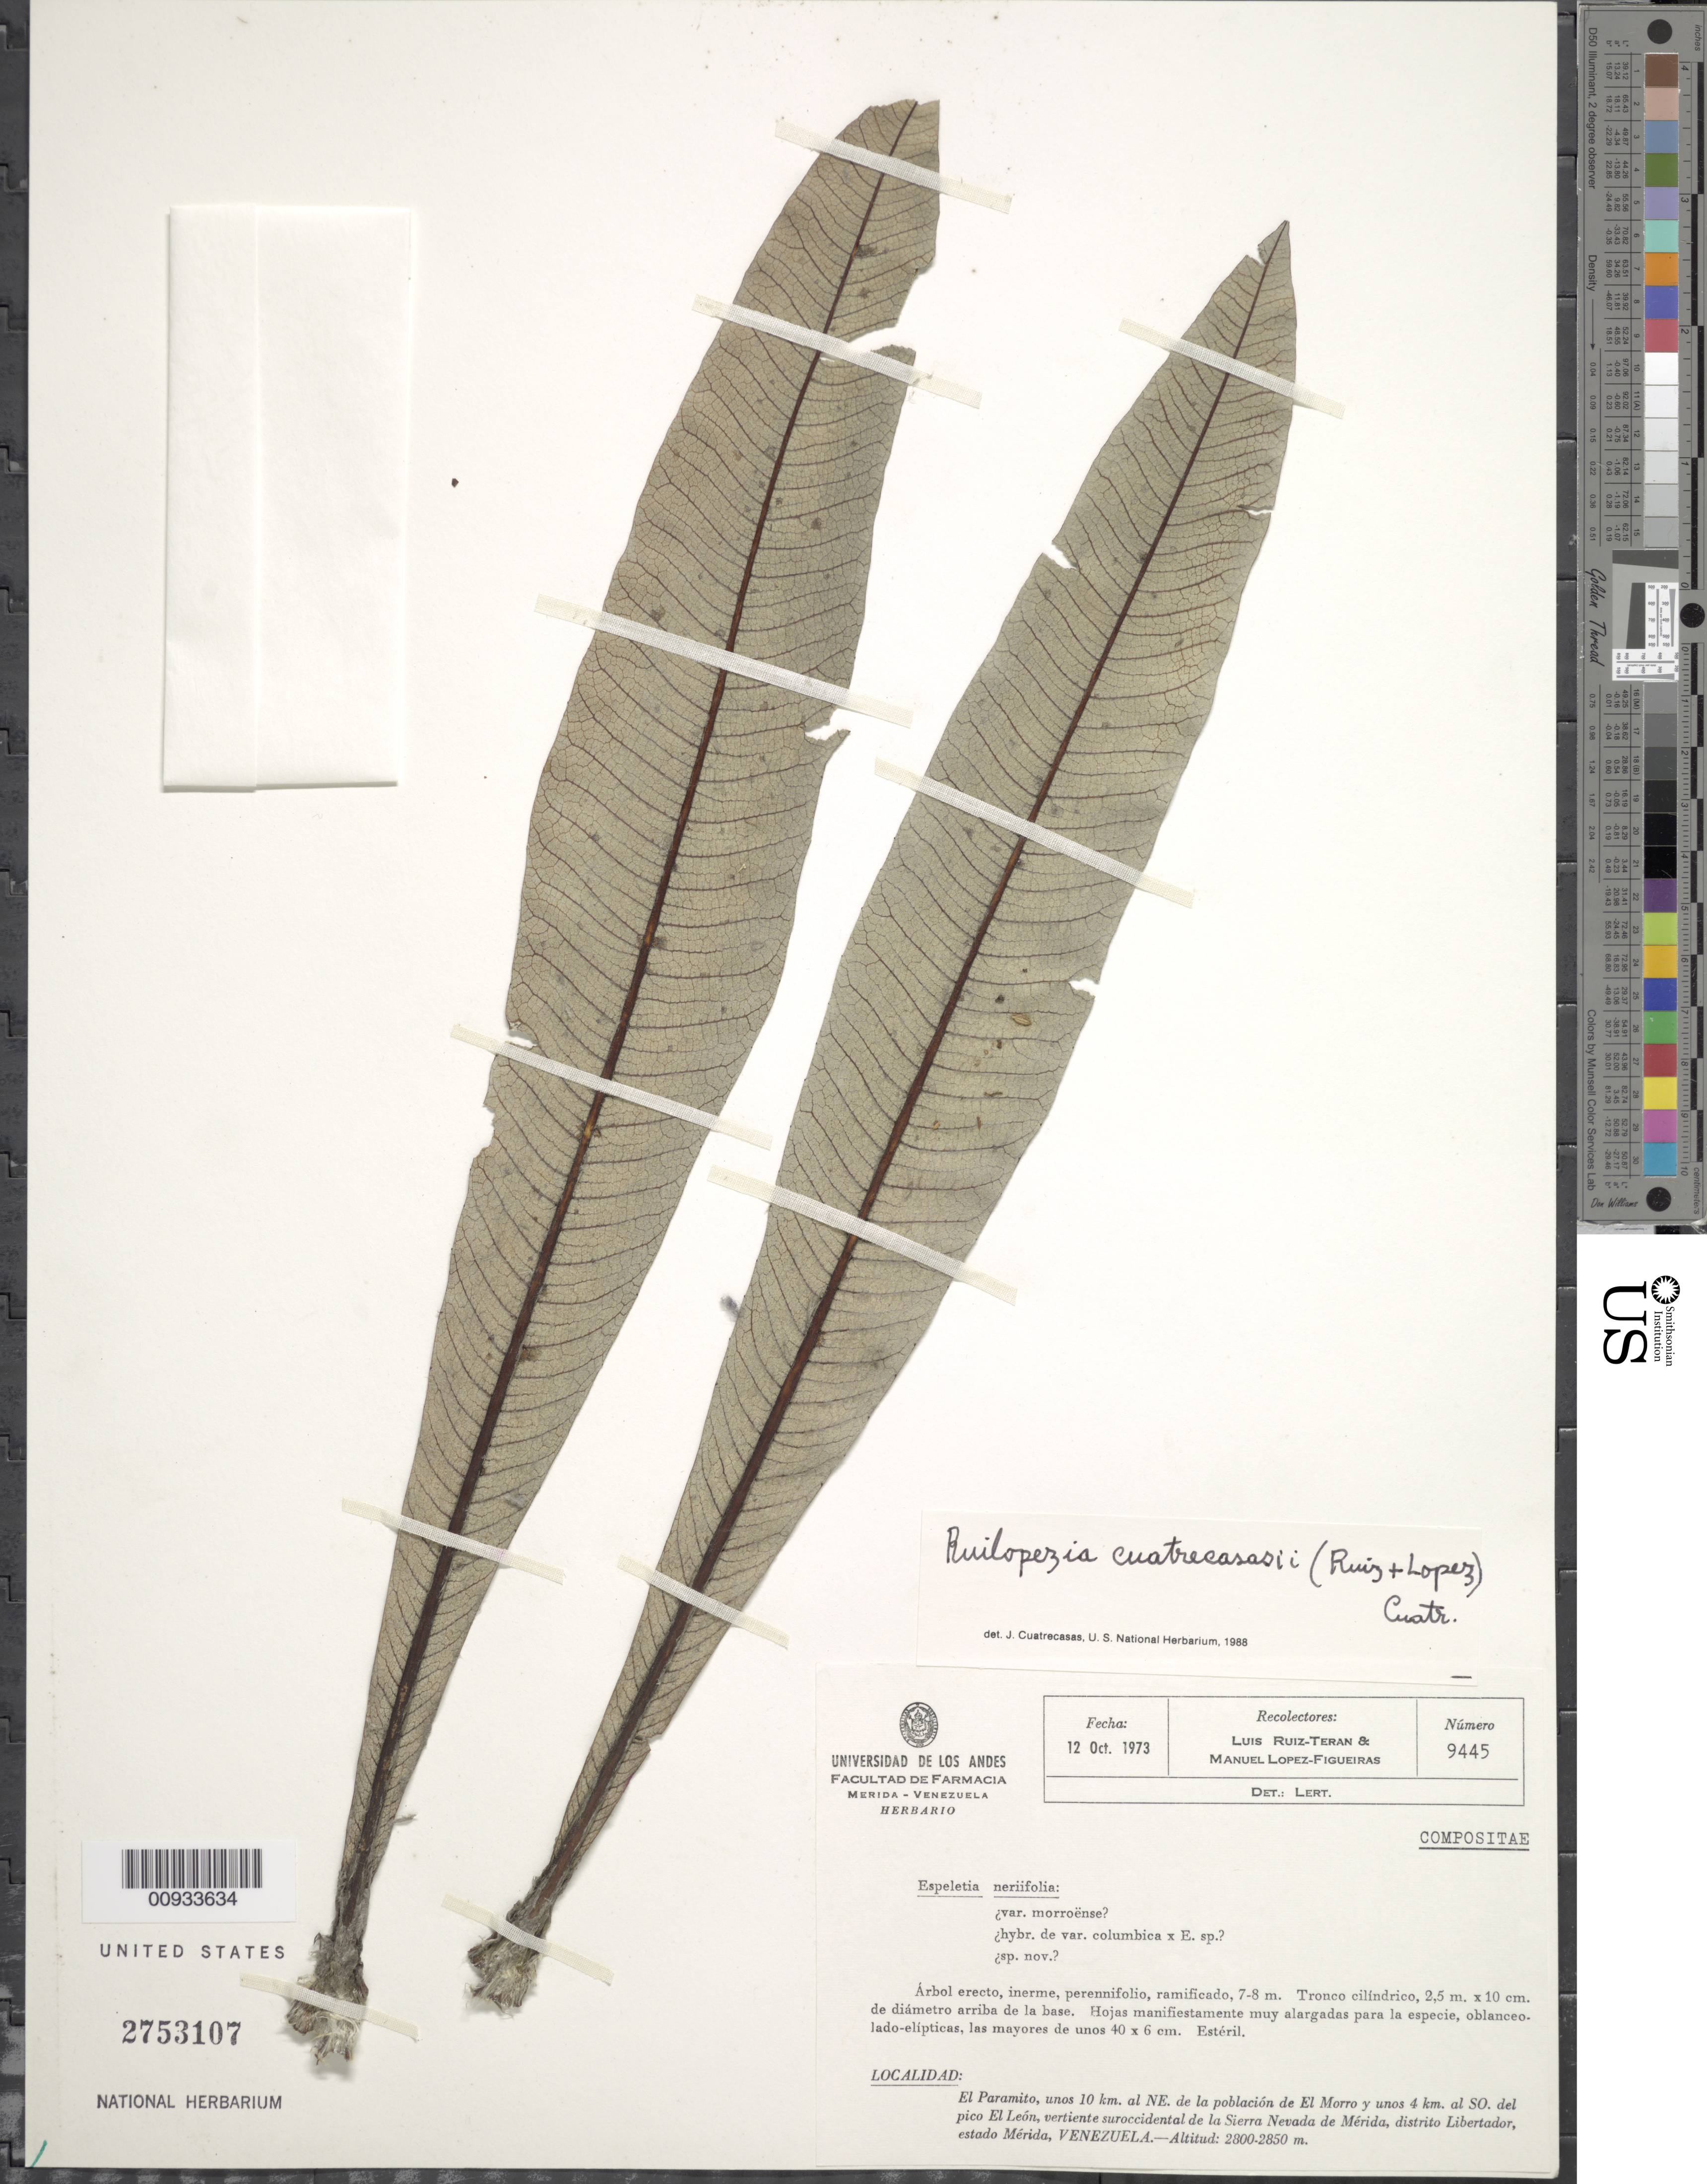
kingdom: Plantae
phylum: Tracheophyta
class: Magnoliopsida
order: Asterales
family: Asteraceae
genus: Ruilopezia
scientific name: Ruilopezia cuatracasasii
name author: (Ruiz & Lopez) Cuatrec.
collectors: L. E. Ruíz-Terán & M. López Figueiras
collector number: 9445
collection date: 1973-10-12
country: Venezuela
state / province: Mérida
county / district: Libertador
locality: El Paramito, unos 10 km. al NE. de la población de El Morro y unos 4 km. al SO. del Pico El León, vertiente suroccidental de la Sierra nevada de Mérida.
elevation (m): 2800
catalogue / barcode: US 2753107